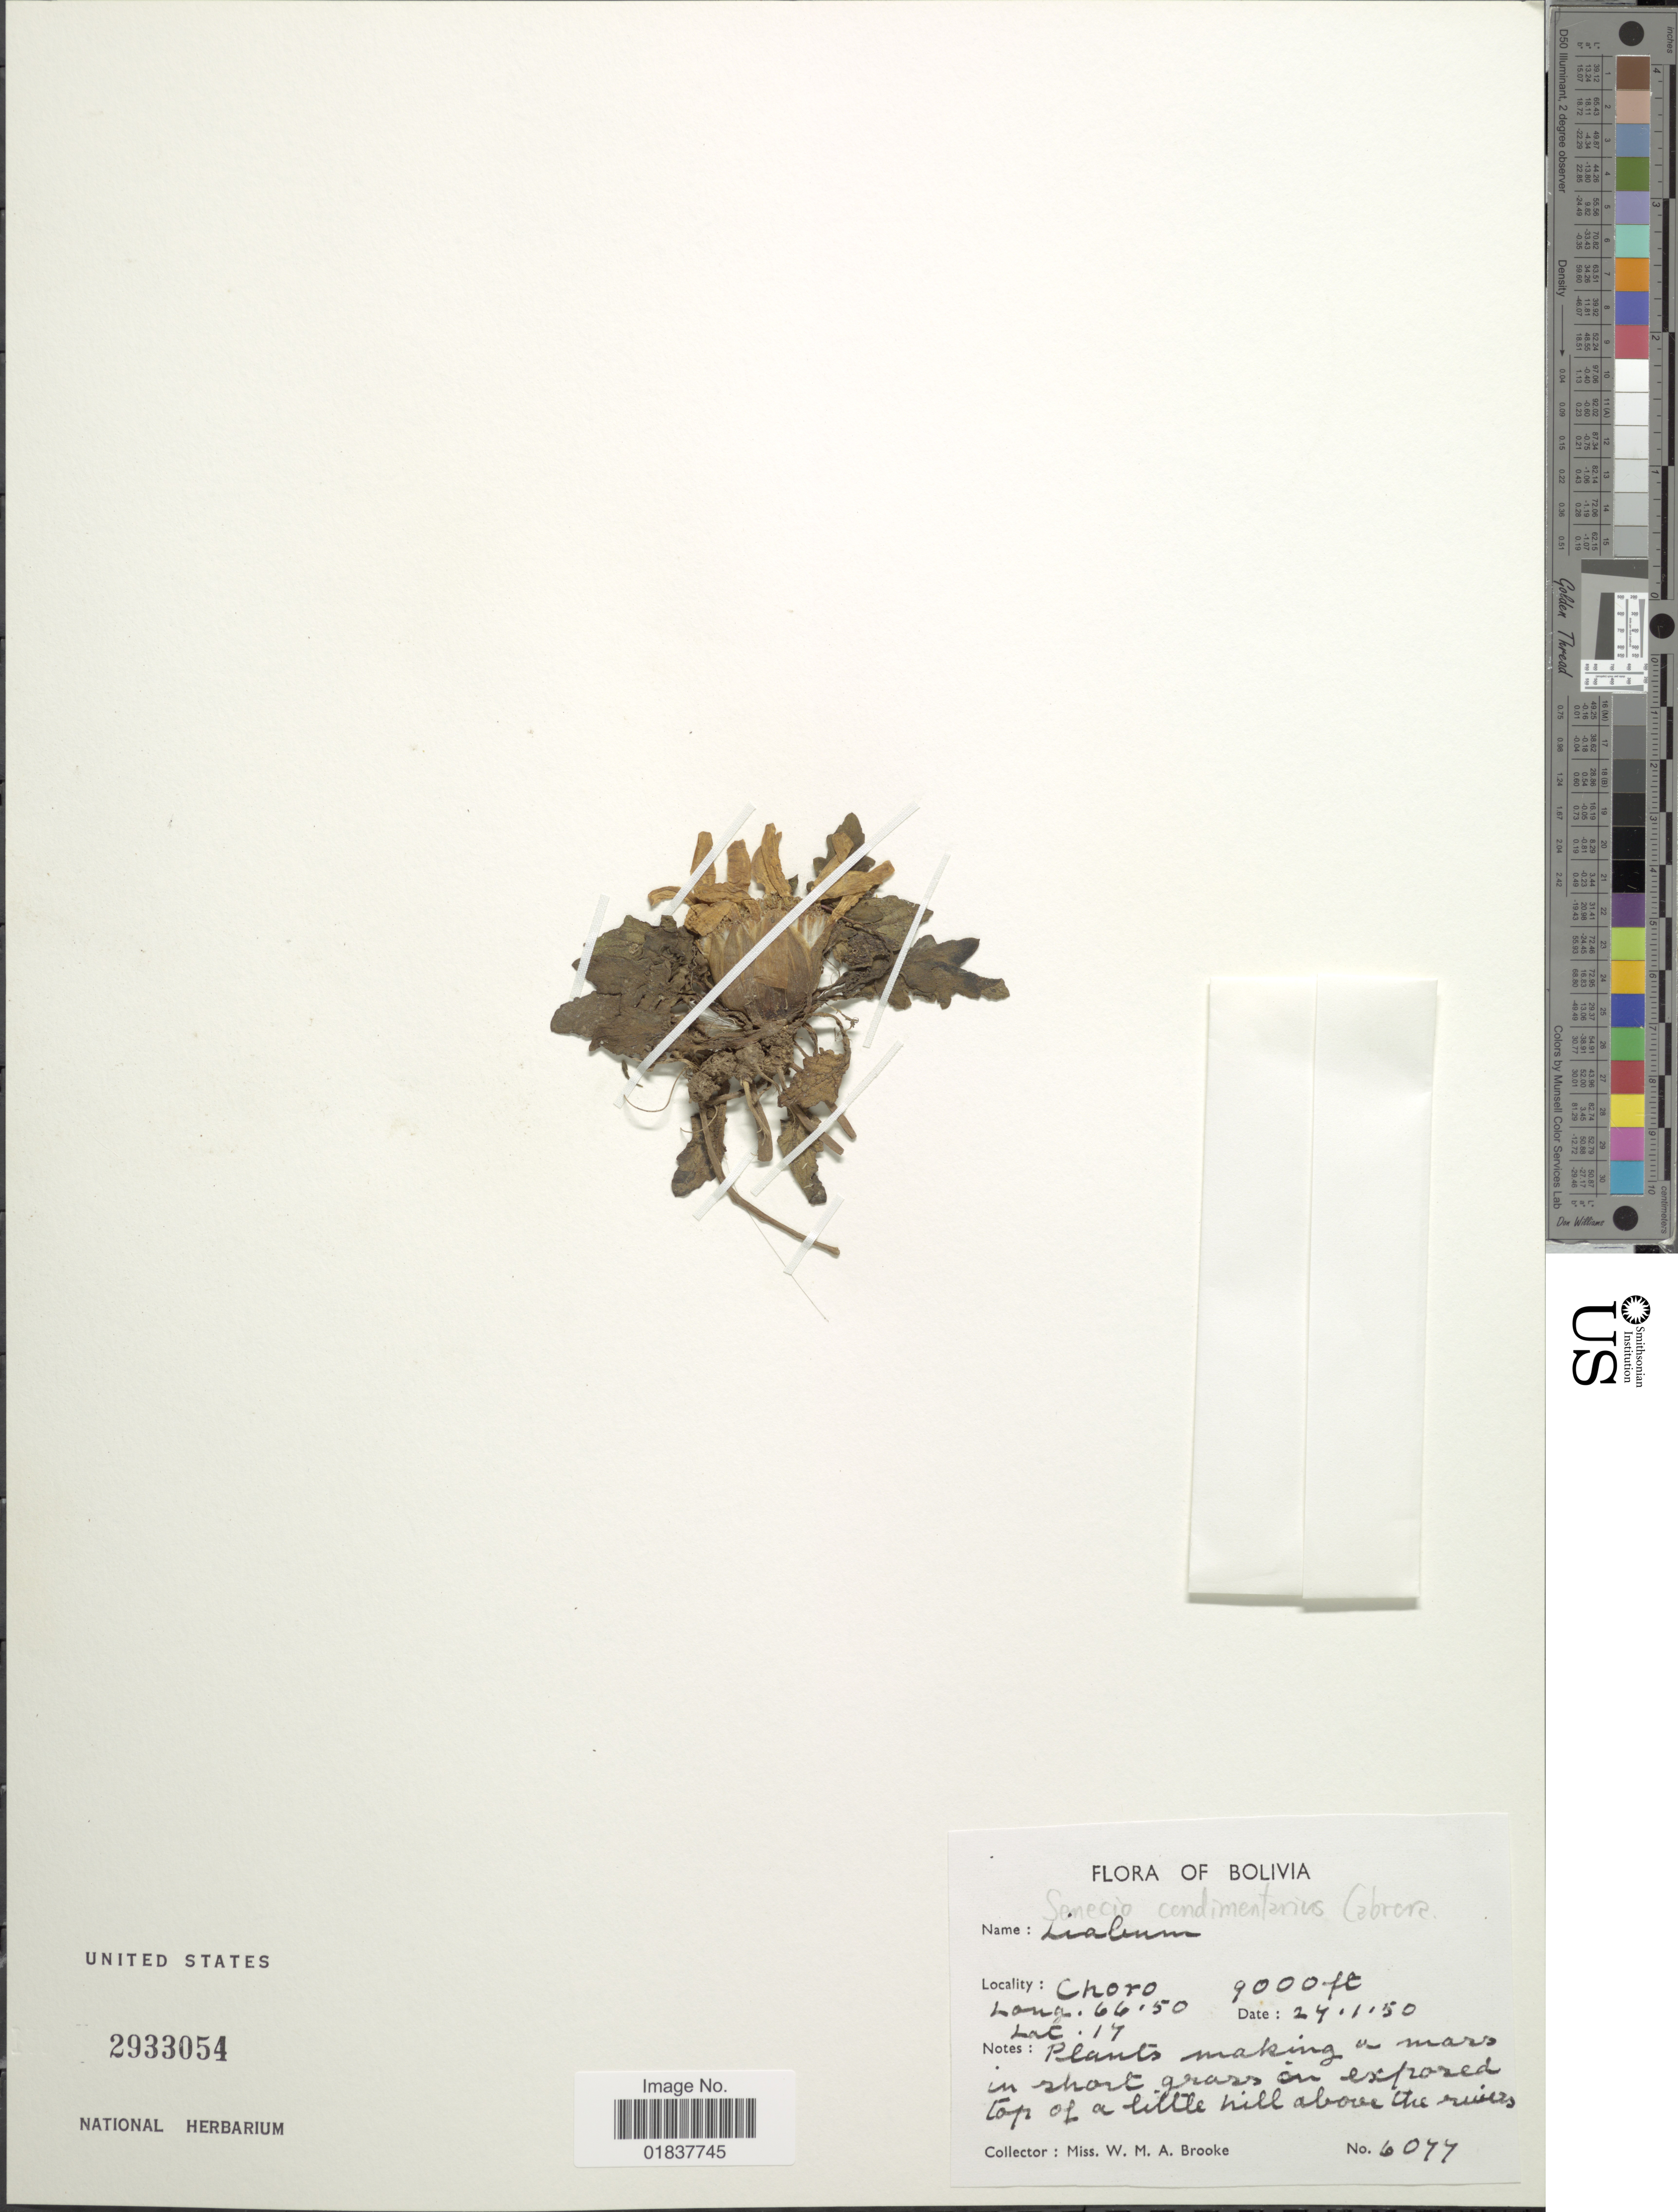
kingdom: Plantae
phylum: Tracheophyta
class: Magnoliopsida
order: Asterales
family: Asteraceae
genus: Senecio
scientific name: Senecio condimentarius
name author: Cabrera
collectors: W. Brooke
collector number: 6077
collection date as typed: Transcribed d/m/y: 27/1/50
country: Bolivia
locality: Choro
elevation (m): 2743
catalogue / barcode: US 2933054